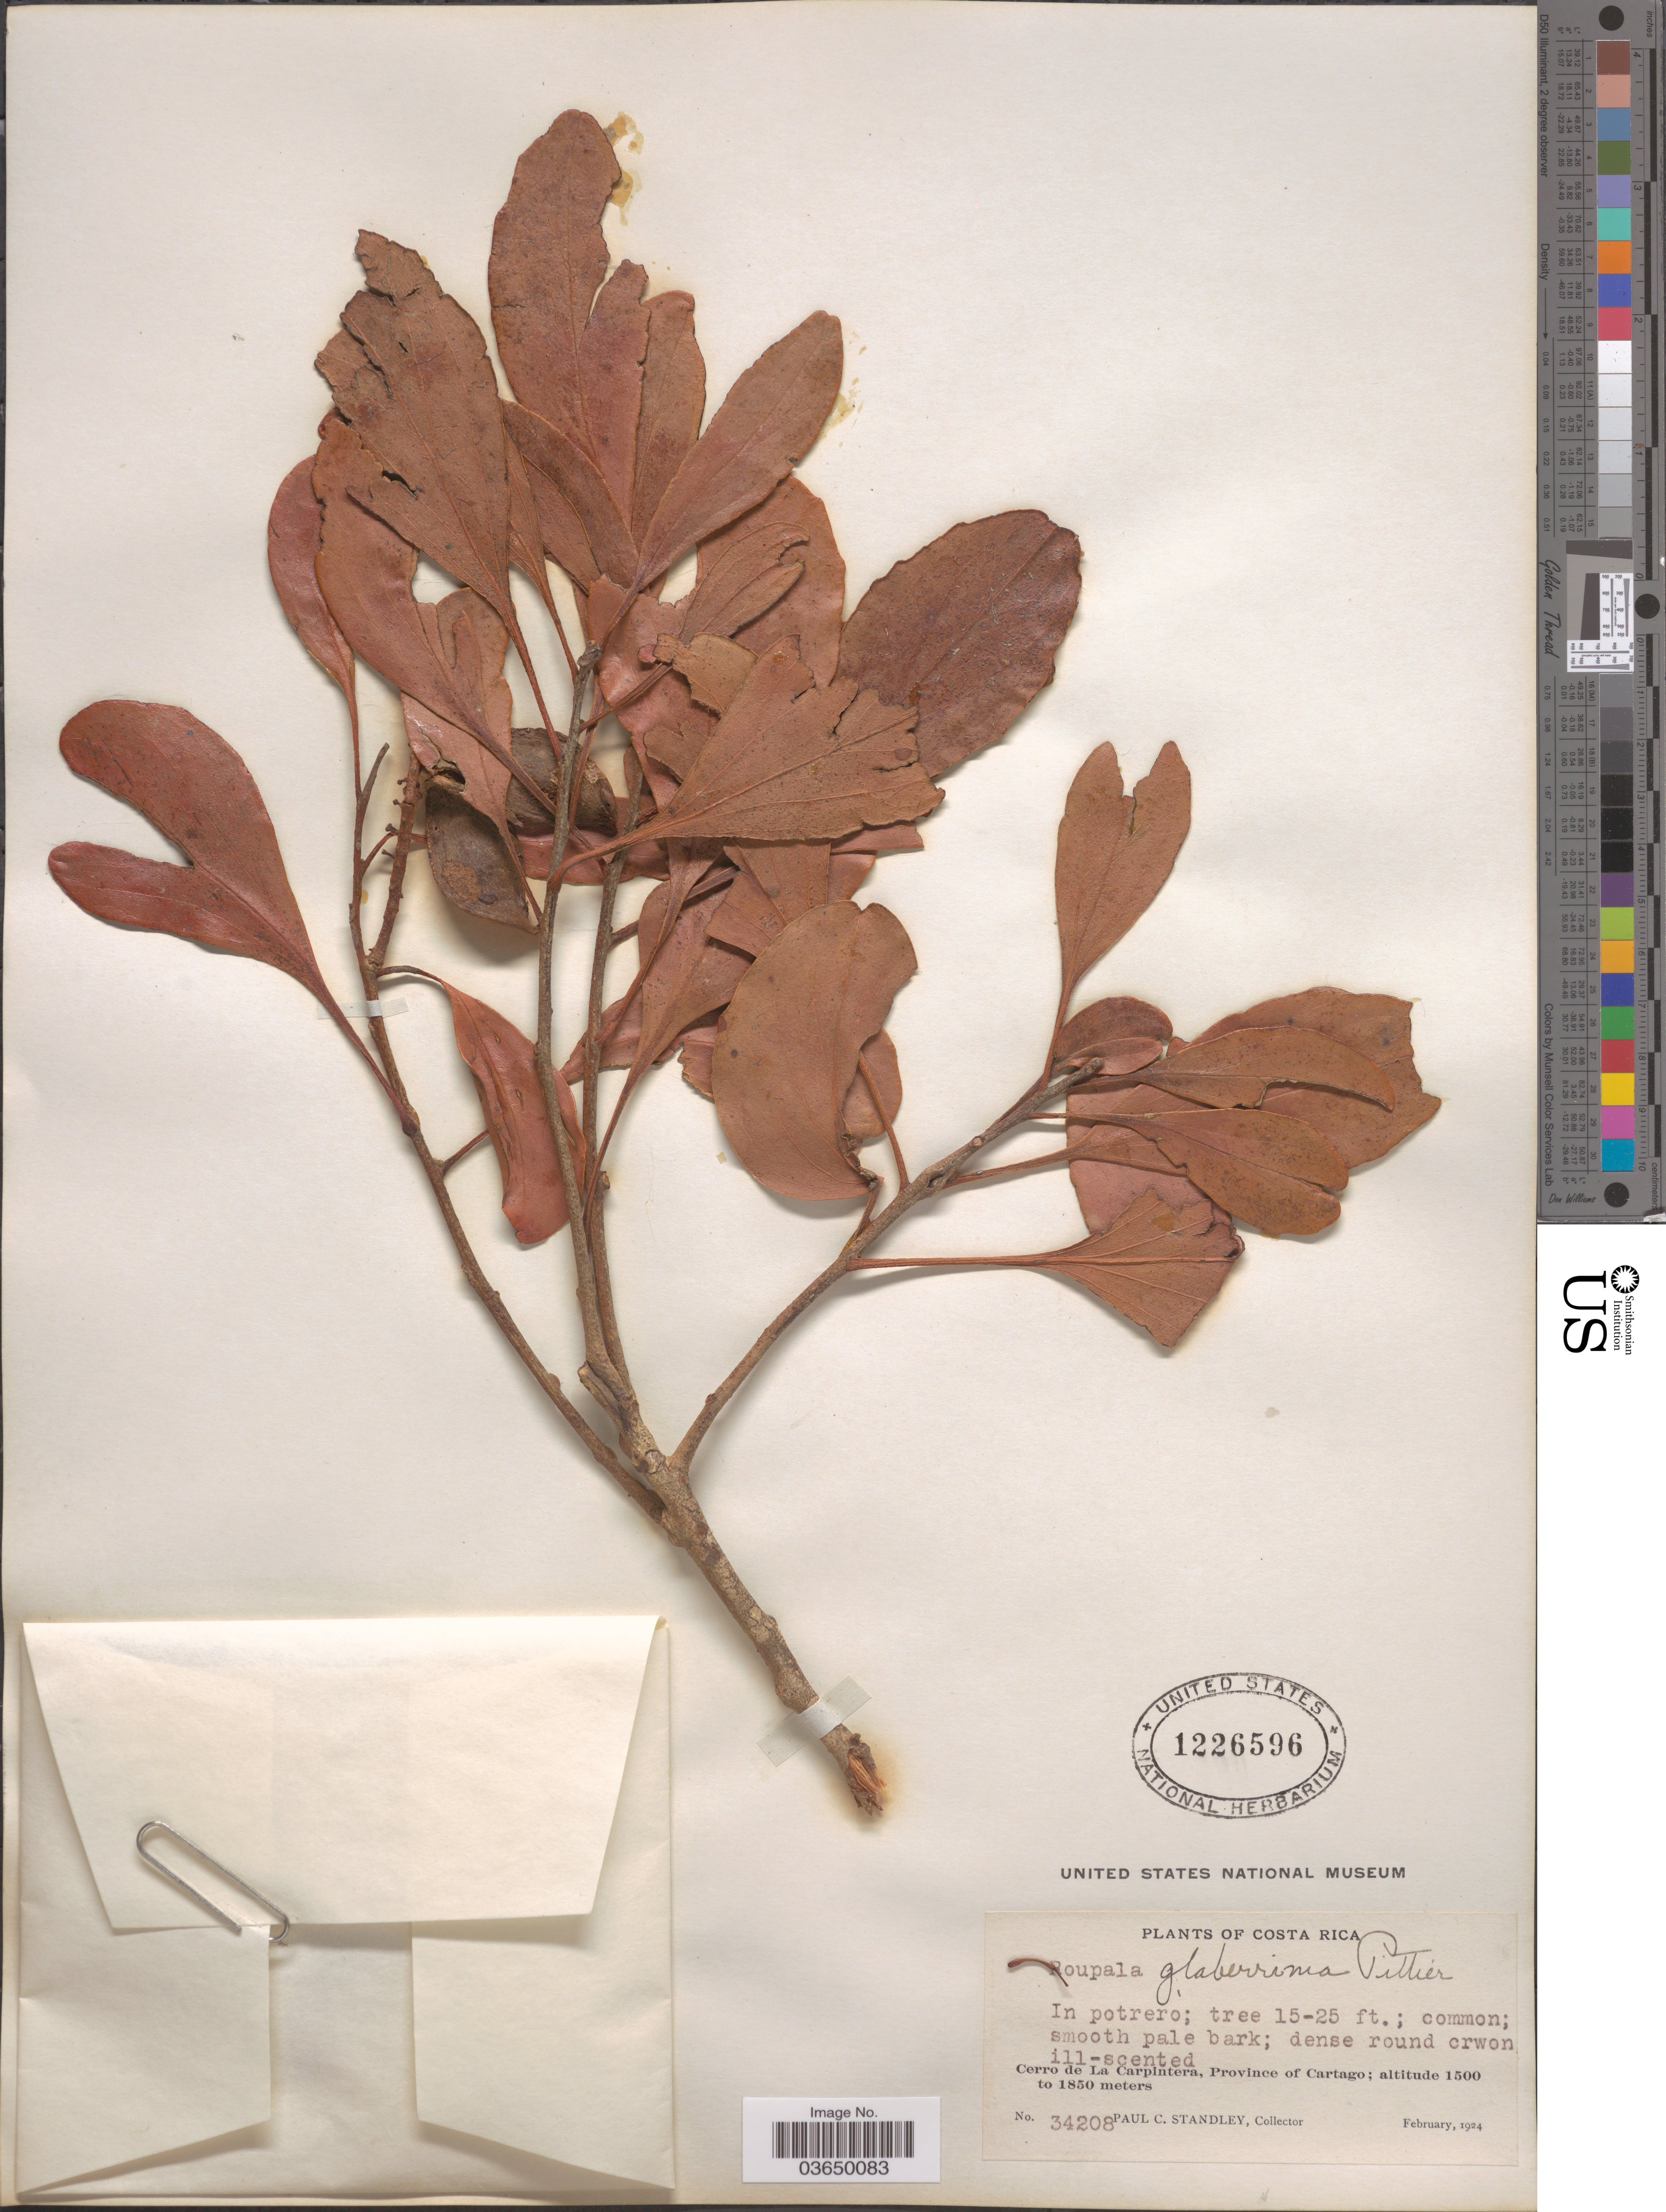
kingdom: Plantae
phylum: Tracheophyta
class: Magnoliopsida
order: Proteales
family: Proteaceae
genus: Roupala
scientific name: Roupala glaberrima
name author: Pittier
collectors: P. C. Standley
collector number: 34208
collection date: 1924-02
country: Costa Rica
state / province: Cartago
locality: Cerro de La Carpintera.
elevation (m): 1500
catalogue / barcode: US 1226596